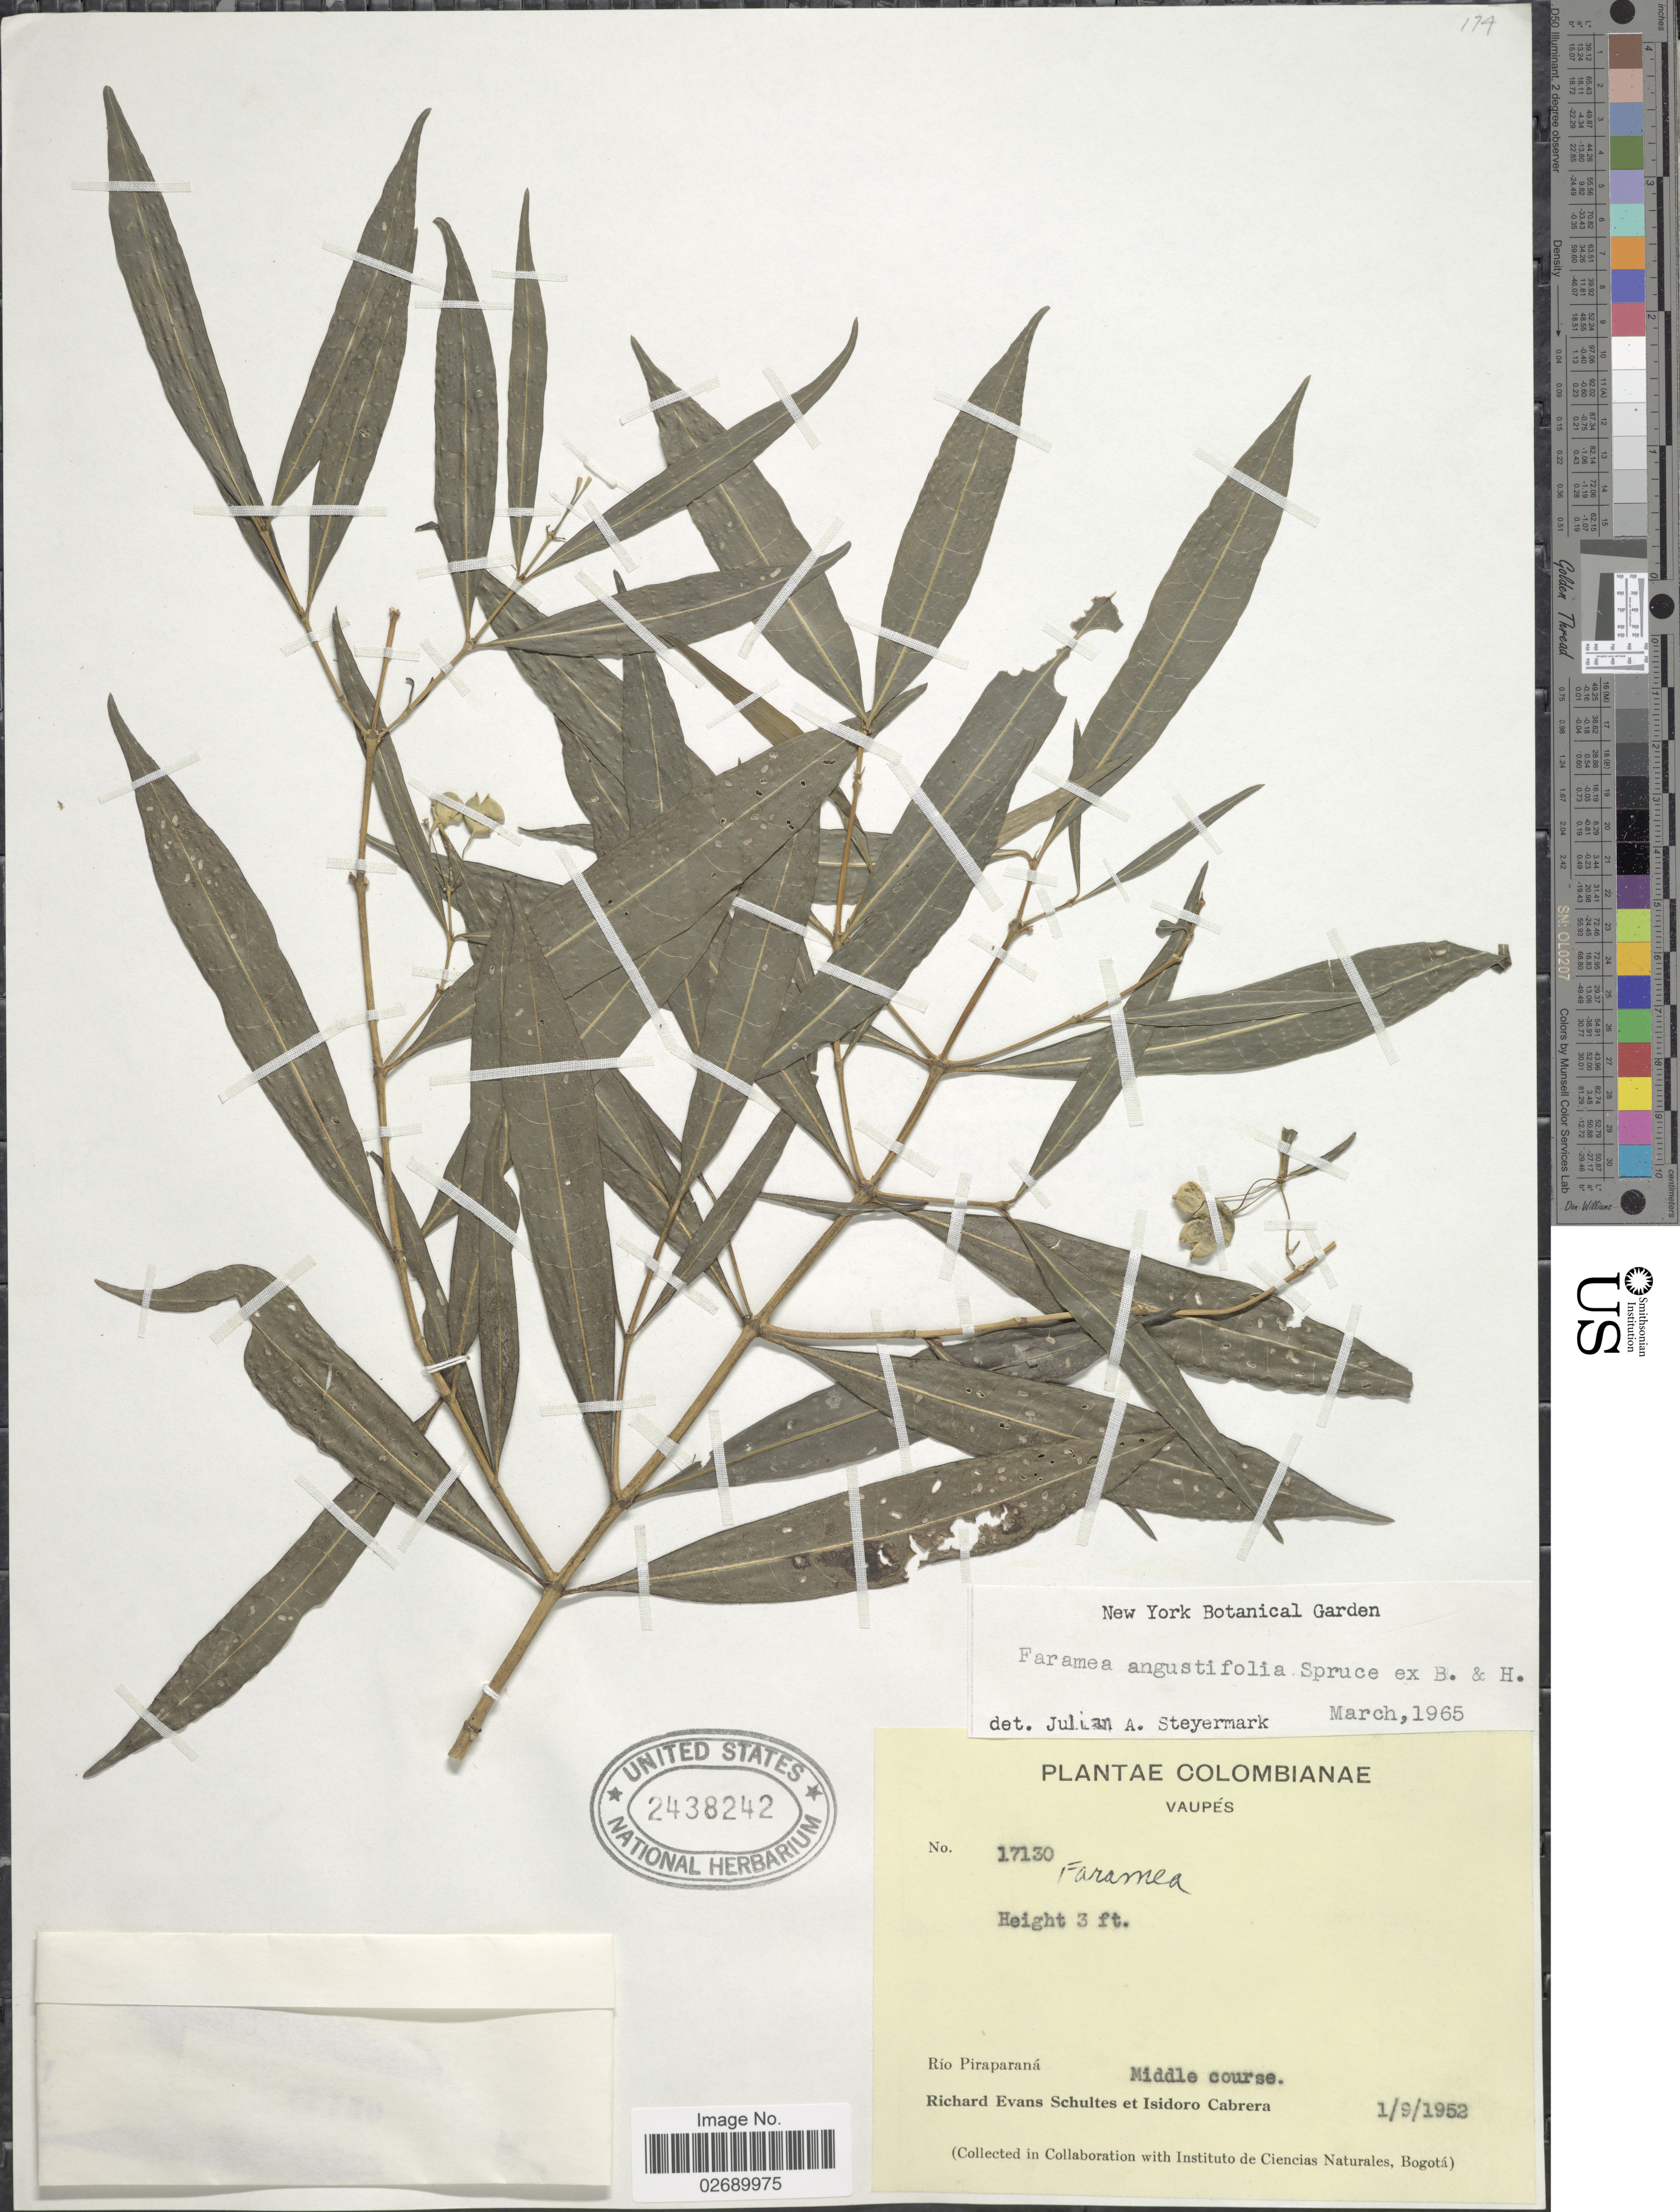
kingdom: Plantae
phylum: Tracheophyta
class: Magnoliopsida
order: Gentianales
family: Rubiaceae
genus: Faramea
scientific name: Faramea angustifolia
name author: Spruce ex Müll. Arg.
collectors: R. E. Schultes & I. Cabrera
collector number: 17130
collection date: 1952-09-01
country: Colombia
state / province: Vaupés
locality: Rio Piraparana. Middle Course.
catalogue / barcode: US 2438242